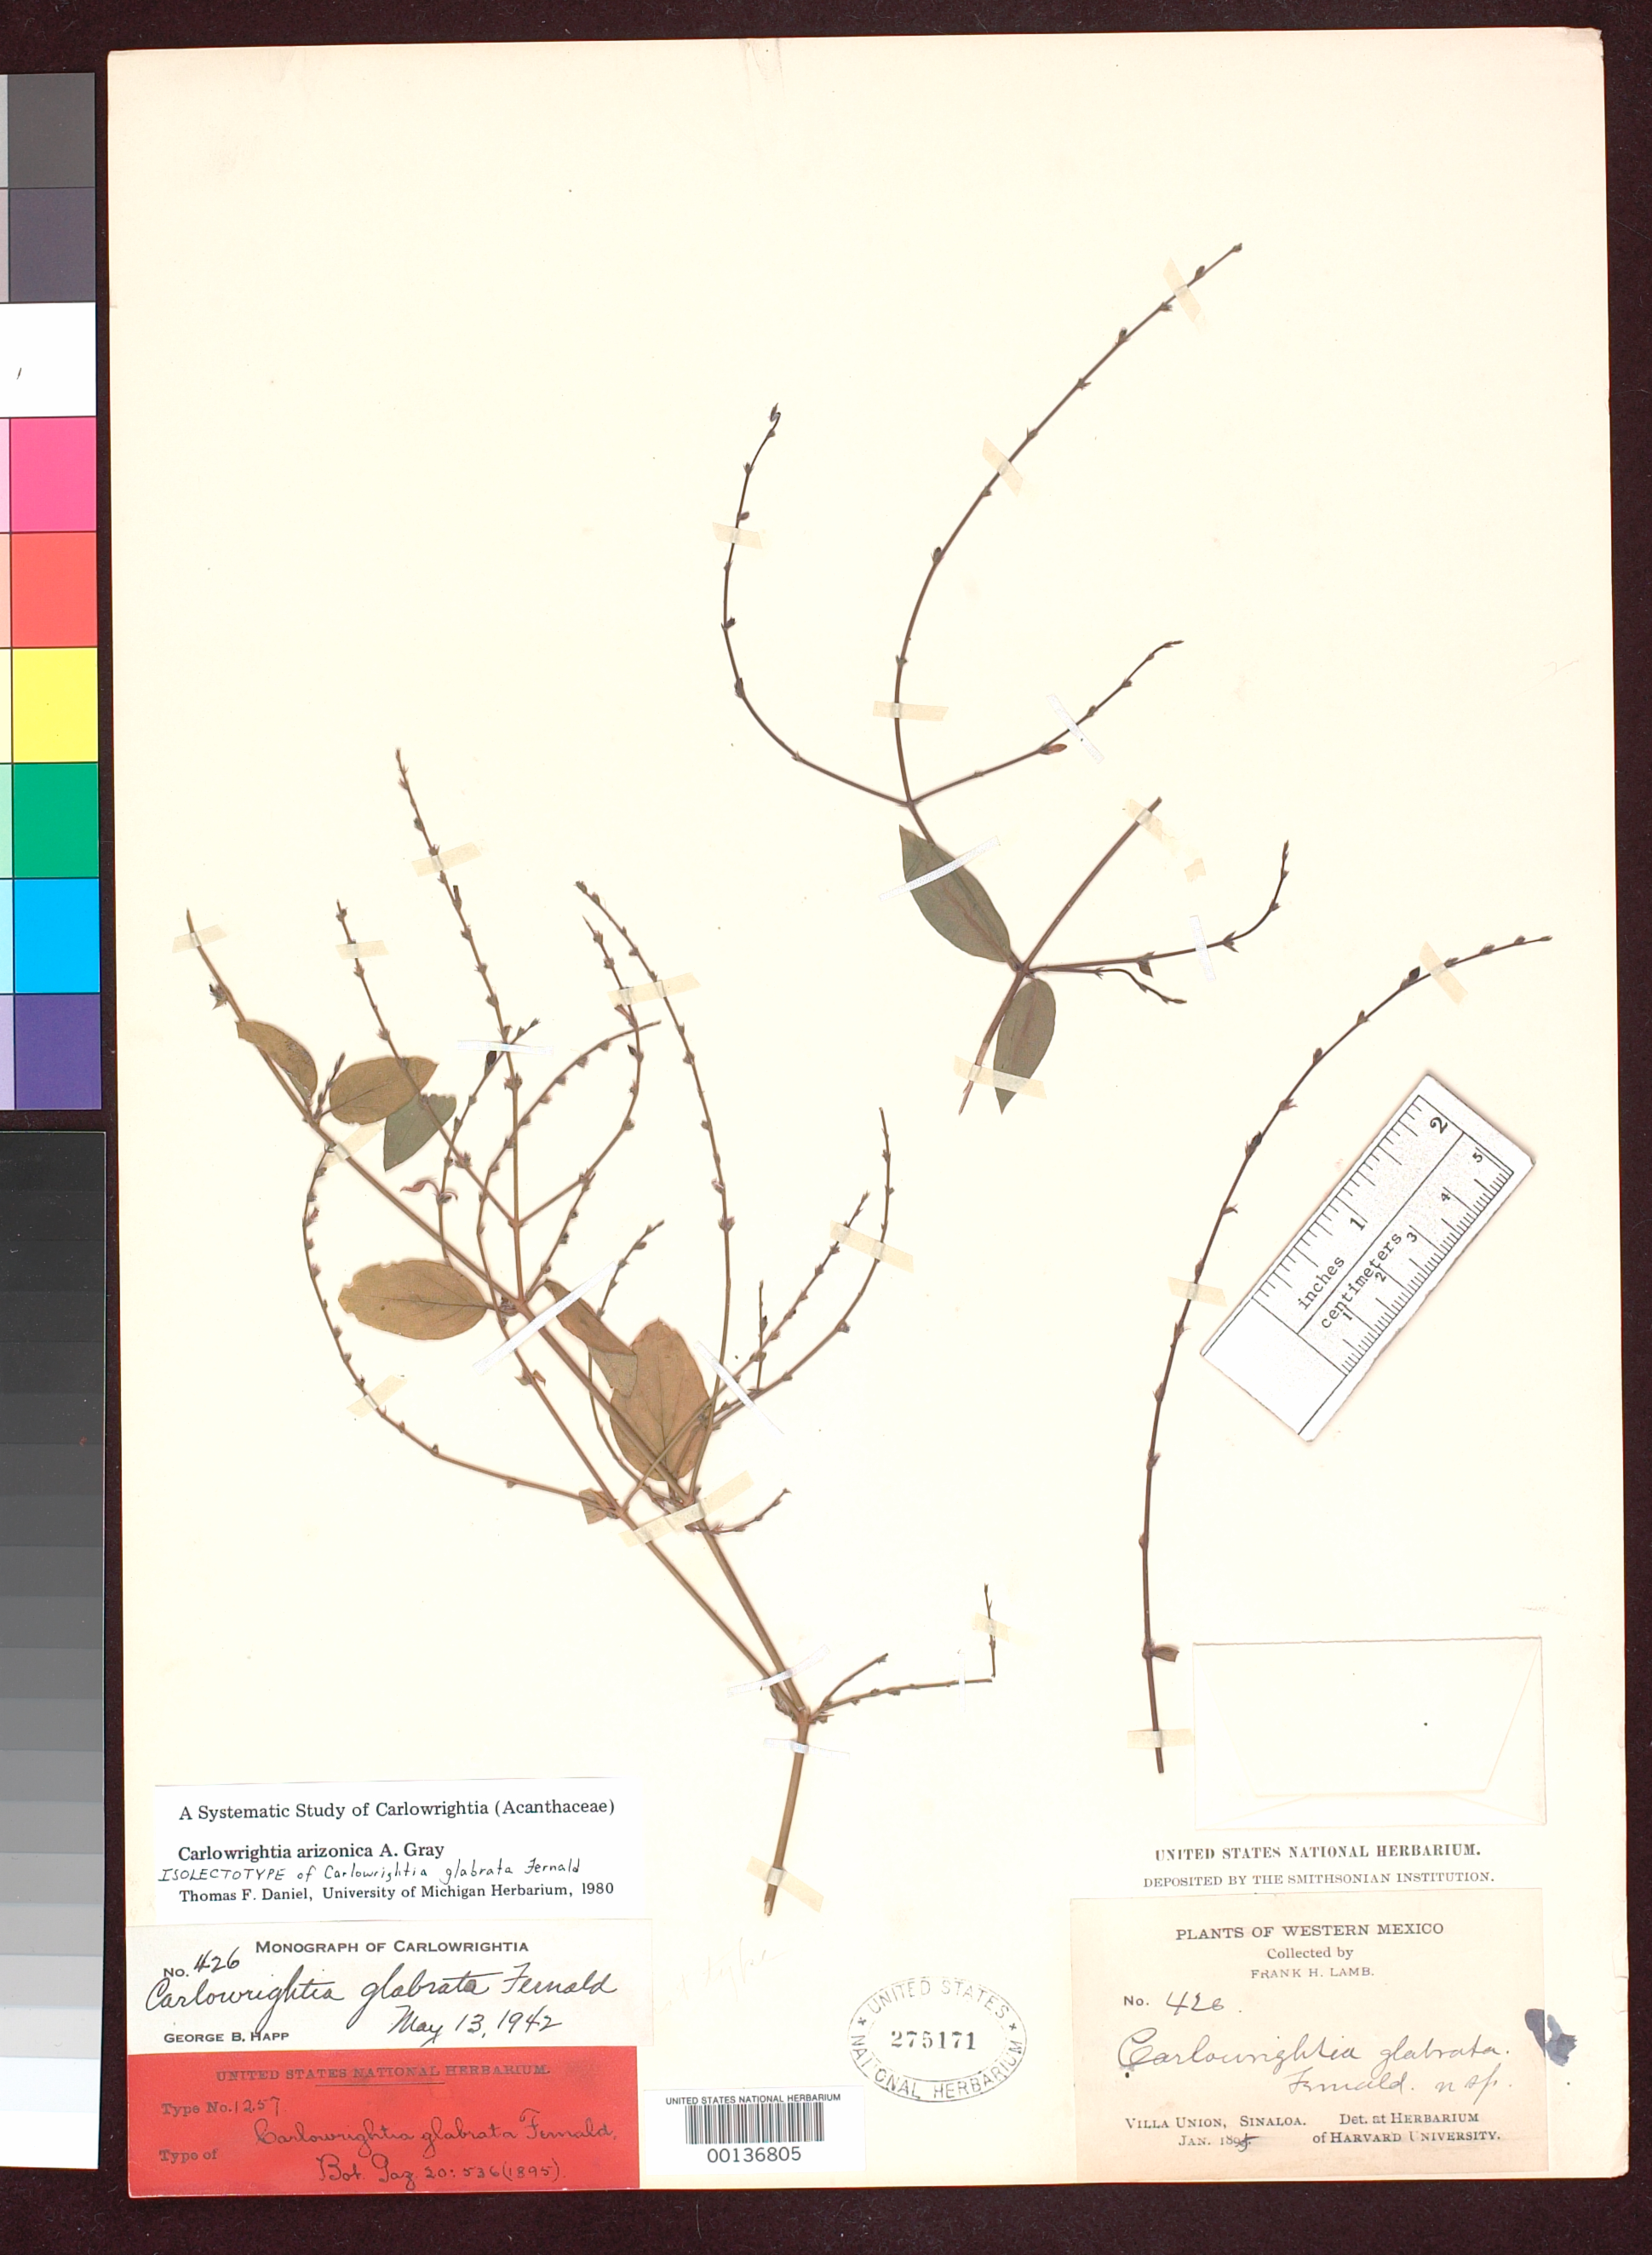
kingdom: Plantae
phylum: Tracheophyta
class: Magnoliopsida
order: Lamiales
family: Acanthaceae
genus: Carlowrightia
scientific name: Carlowrightia glabrata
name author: Fernald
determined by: Daniel, Thomas F.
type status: Isolectotype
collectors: F. H. Lamb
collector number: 420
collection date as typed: Jan 1895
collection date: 1895-01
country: Mexico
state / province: Sinaloa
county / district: Mazatlán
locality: Villa Unión.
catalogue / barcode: US 275171